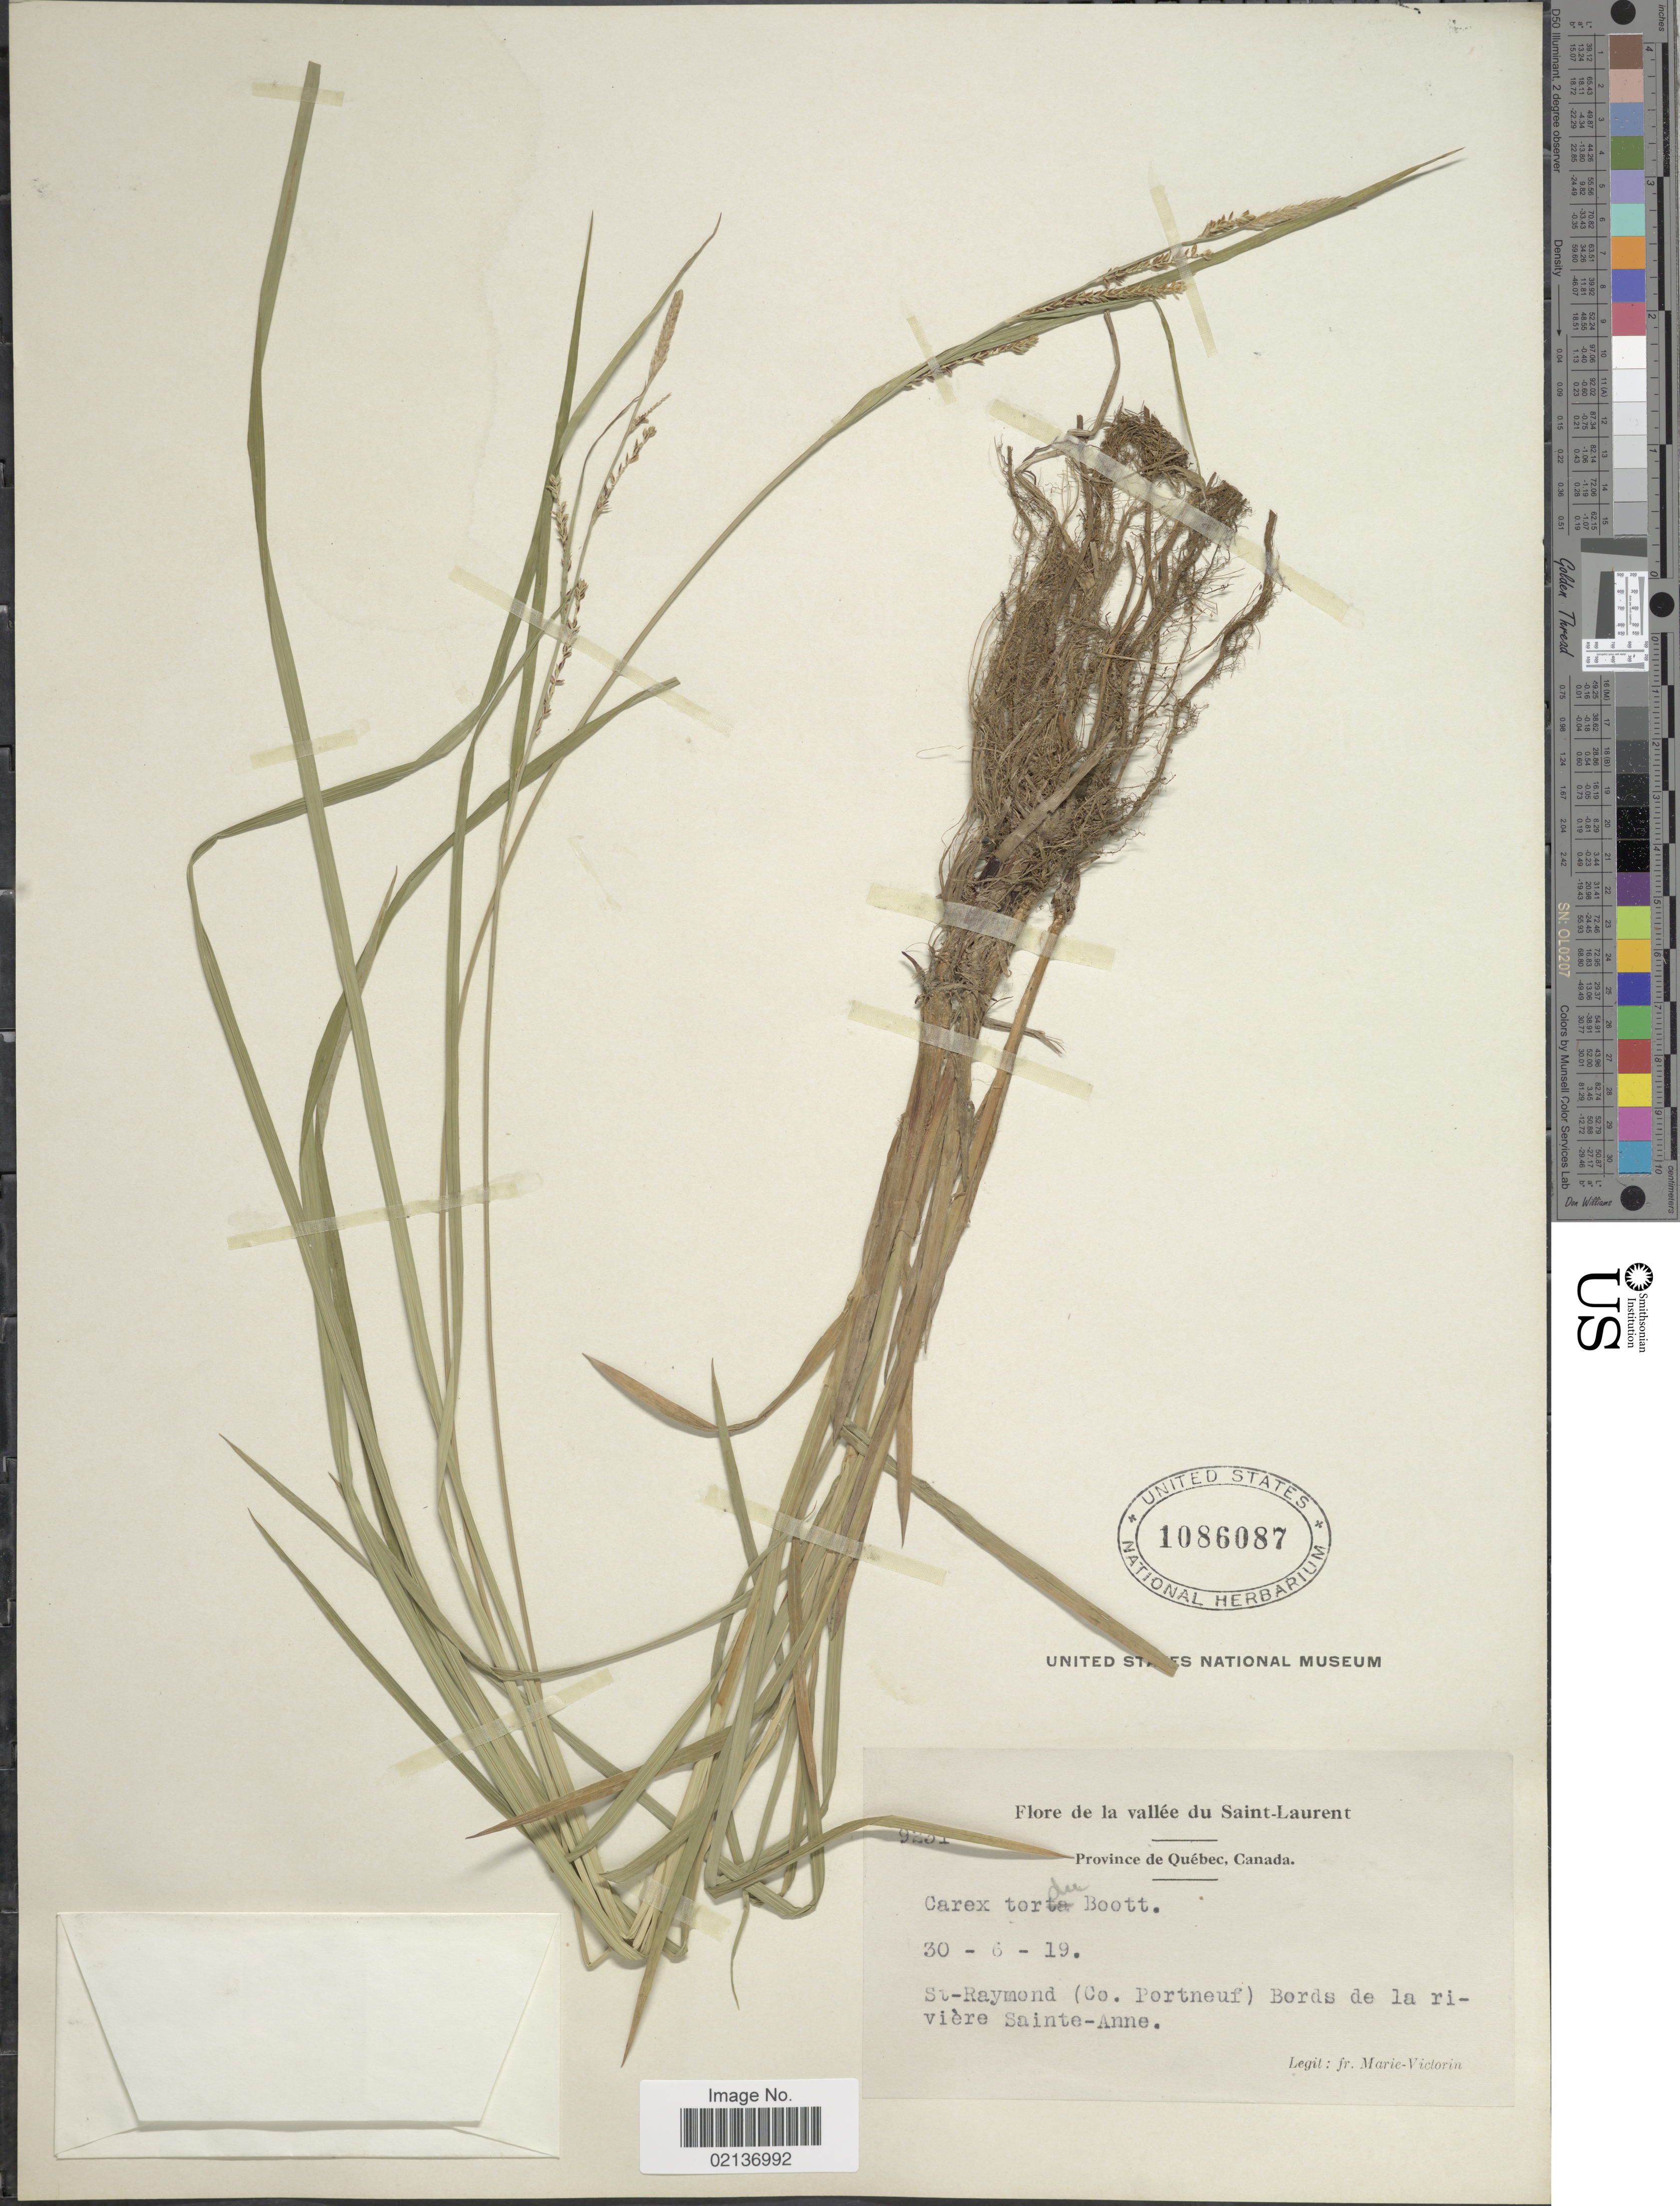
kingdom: Plantae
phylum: Tracheophyta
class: Liliopsida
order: Poales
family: Cyperaceae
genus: Carex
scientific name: Carex torta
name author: Boott ex Tuck.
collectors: F. Marie-Victorin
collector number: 9231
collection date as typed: Transcribed d/m/y: 30/6/19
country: Canada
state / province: Quebec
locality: Vallee du Saint-Laurent, St-Raymond (Co. Portneuf) Bords de la riviere Sainte-Anne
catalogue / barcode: US 1086087